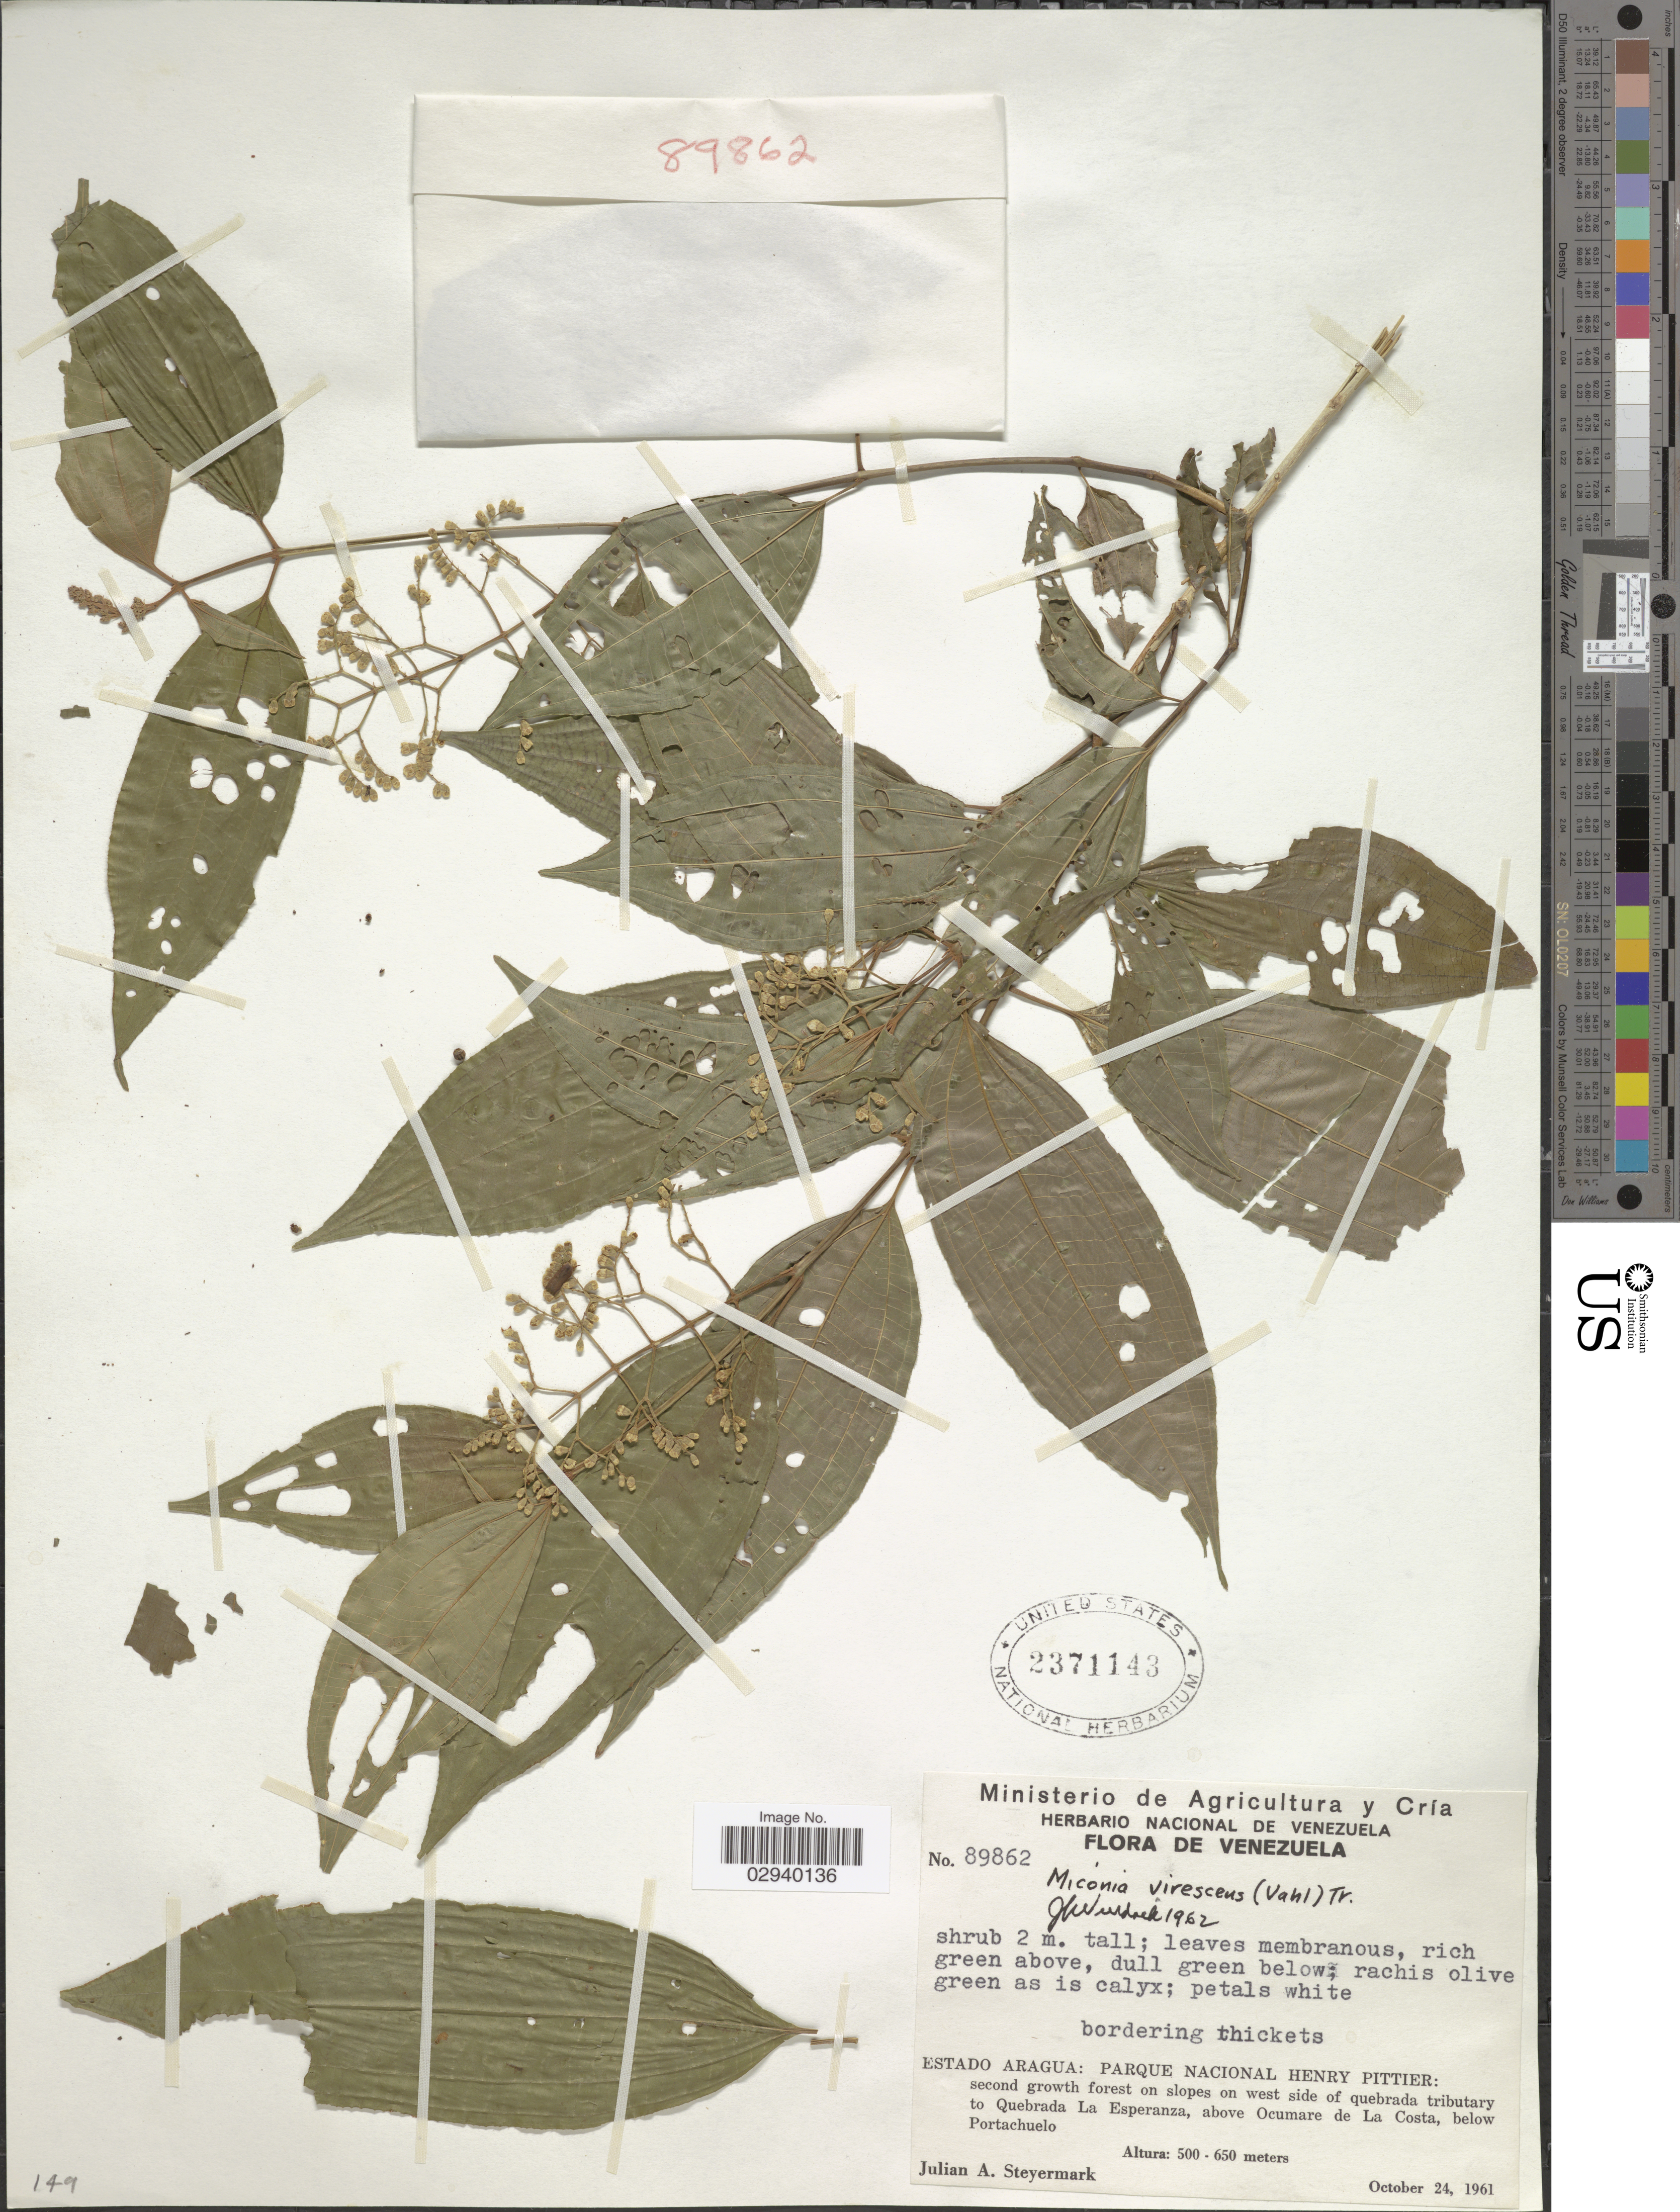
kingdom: Plantae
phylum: Tracheophyta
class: Magnoliopsida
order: Myrtales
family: Melastomataceae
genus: Miconia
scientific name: Miconia laevigata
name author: (L.) D. Don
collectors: J. Steyermark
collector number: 89862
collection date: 1961-10-24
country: Venezuela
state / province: Aragua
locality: Parque Nacional Henry Pittier: second growth forest on slopes on west side of quebrada tributary to Quebrada La Esperanza, above Ocumare de La Costa, below Portachuelo.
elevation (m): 500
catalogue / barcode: US 2371143